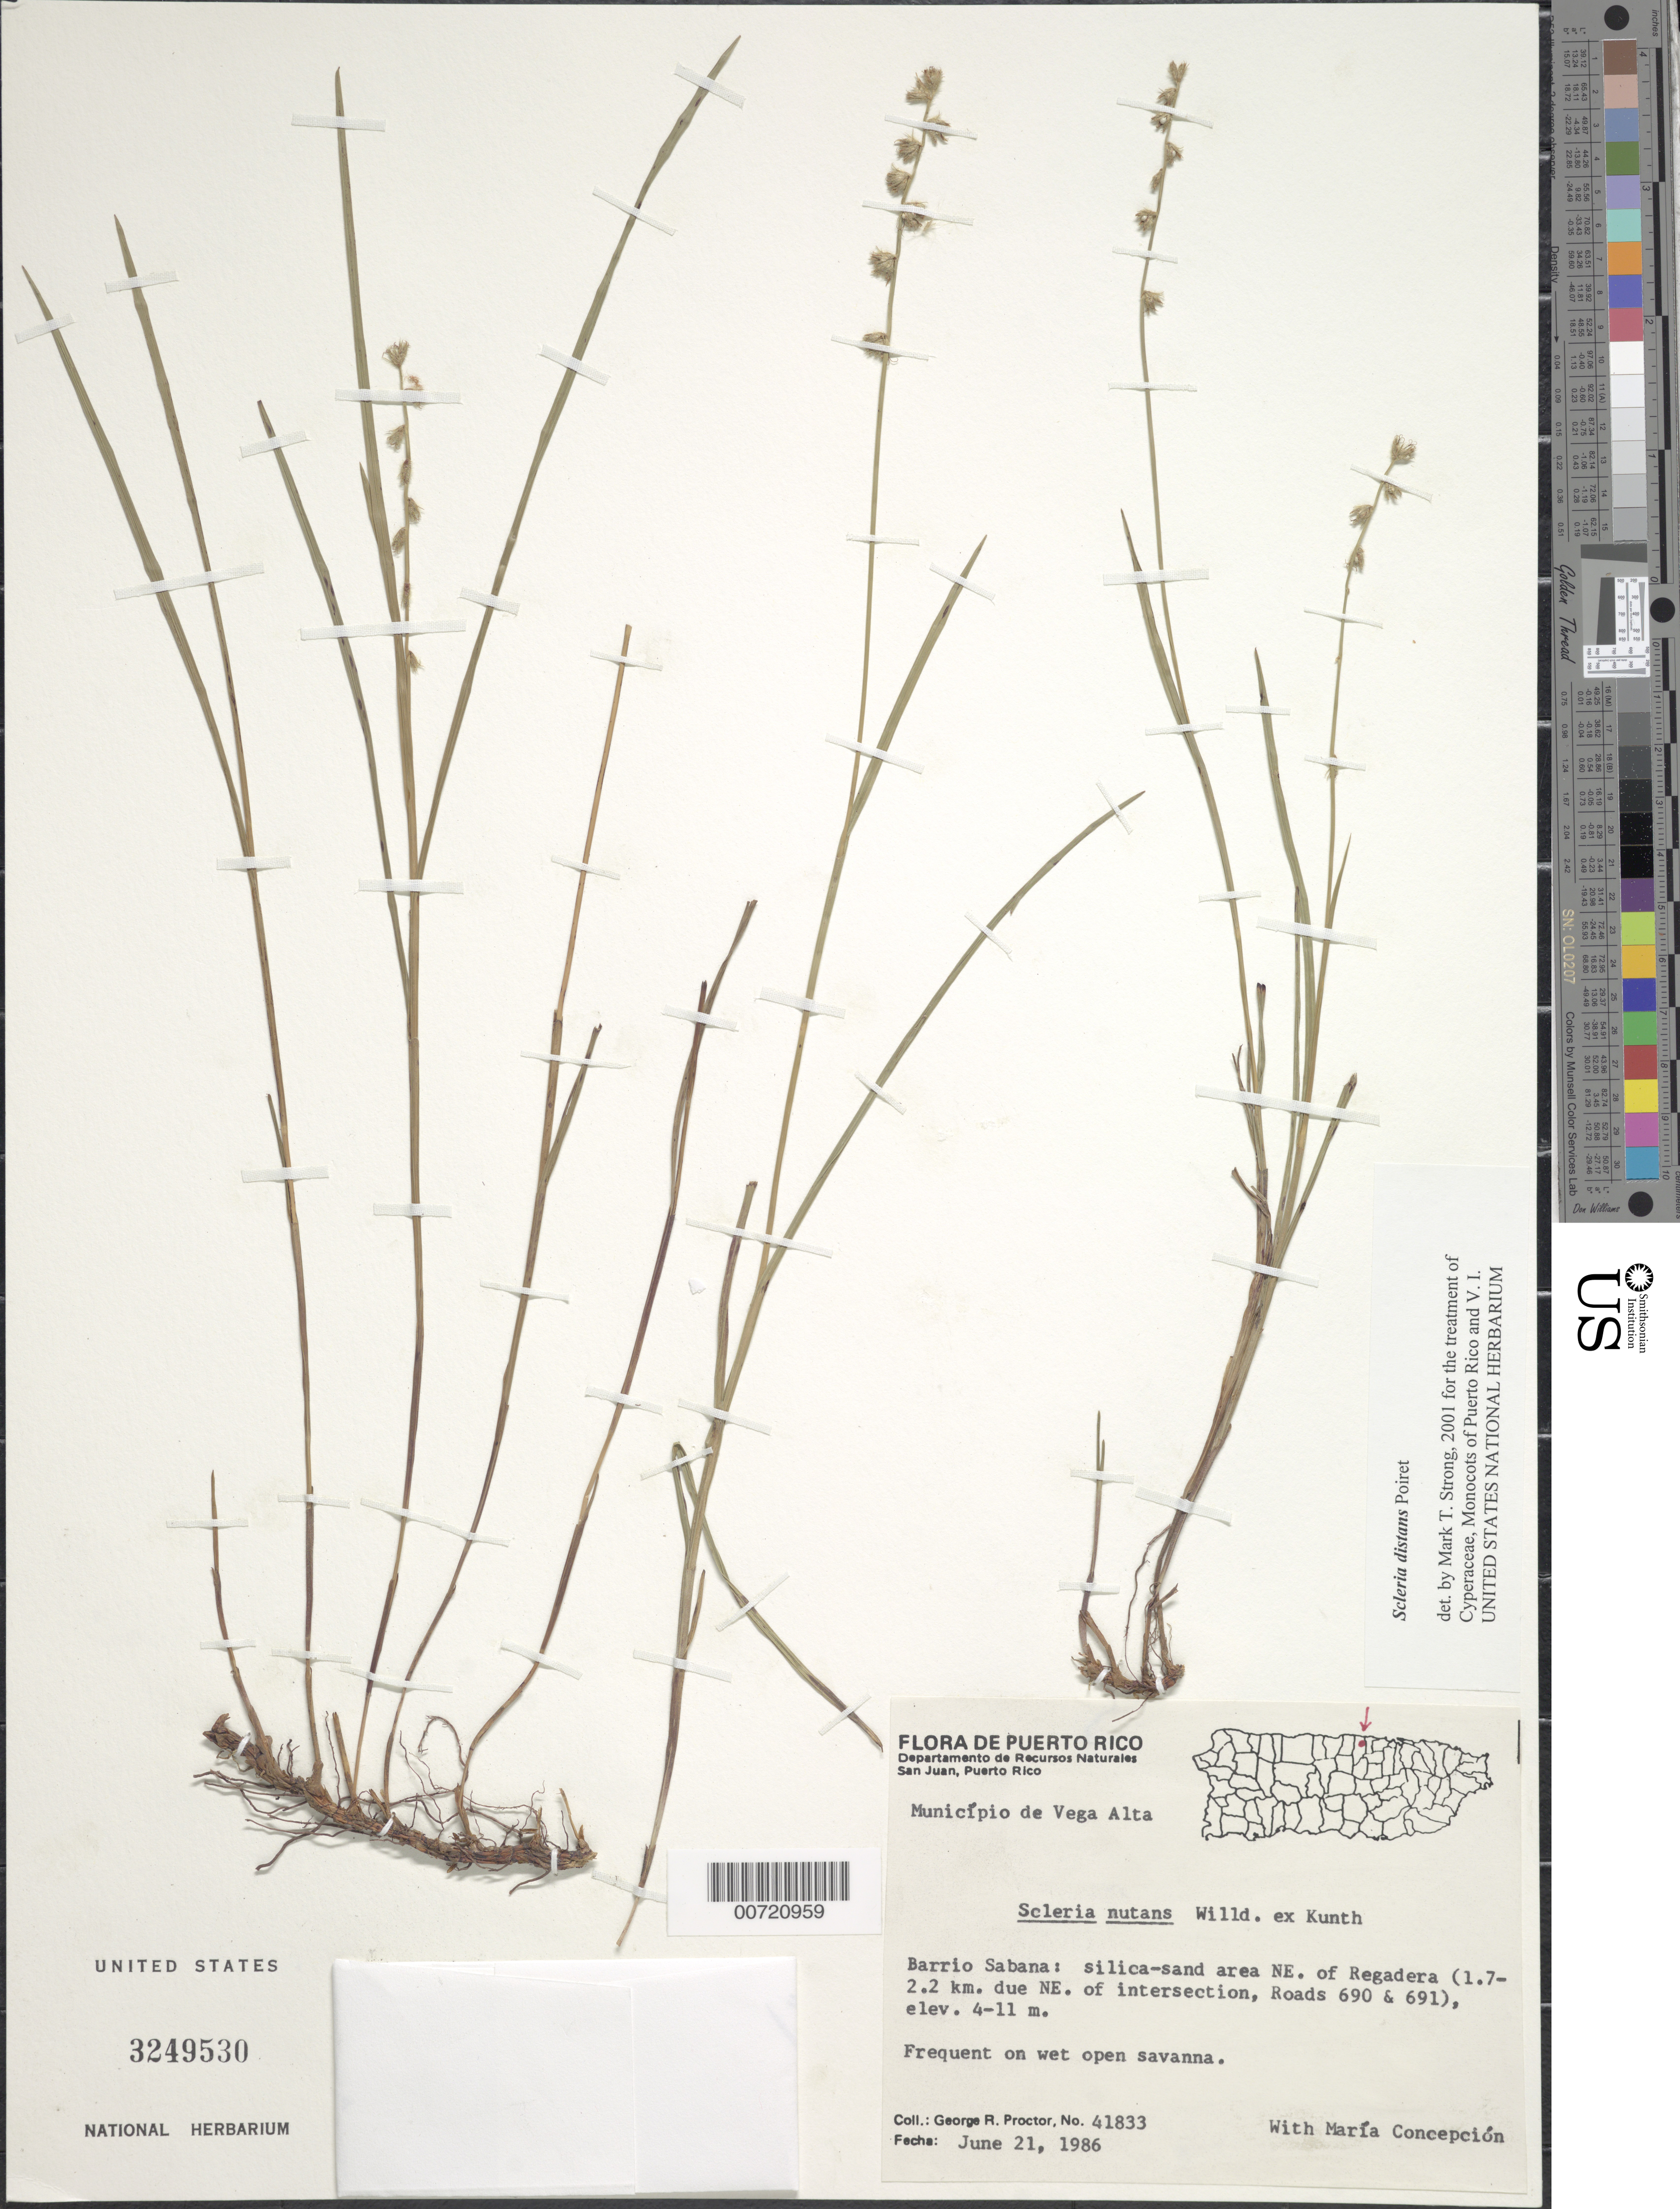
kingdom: Plantae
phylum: Tracheophyta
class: Liliopsida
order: Poales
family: Cyperaceae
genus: Scleria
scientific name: Scleria distans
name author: Poir.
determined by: Strong, M. T., (US), Smithsonian Institution - National Museum of Natural History (UNITED STATES)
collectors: G. R. Proctor & M. Concepción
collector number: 41833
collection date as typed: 21 Jun 1986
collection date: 1986-06-21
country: Puerto Rico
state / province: Vega Alta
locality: Vega Alta: Barrio Sabana, silica-sand area NE of Regadera (1.7-2.2 km due NE of jct. Rds. 690 and 691).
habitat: Wet open savanna.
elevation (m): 4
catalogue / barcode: US 3249530